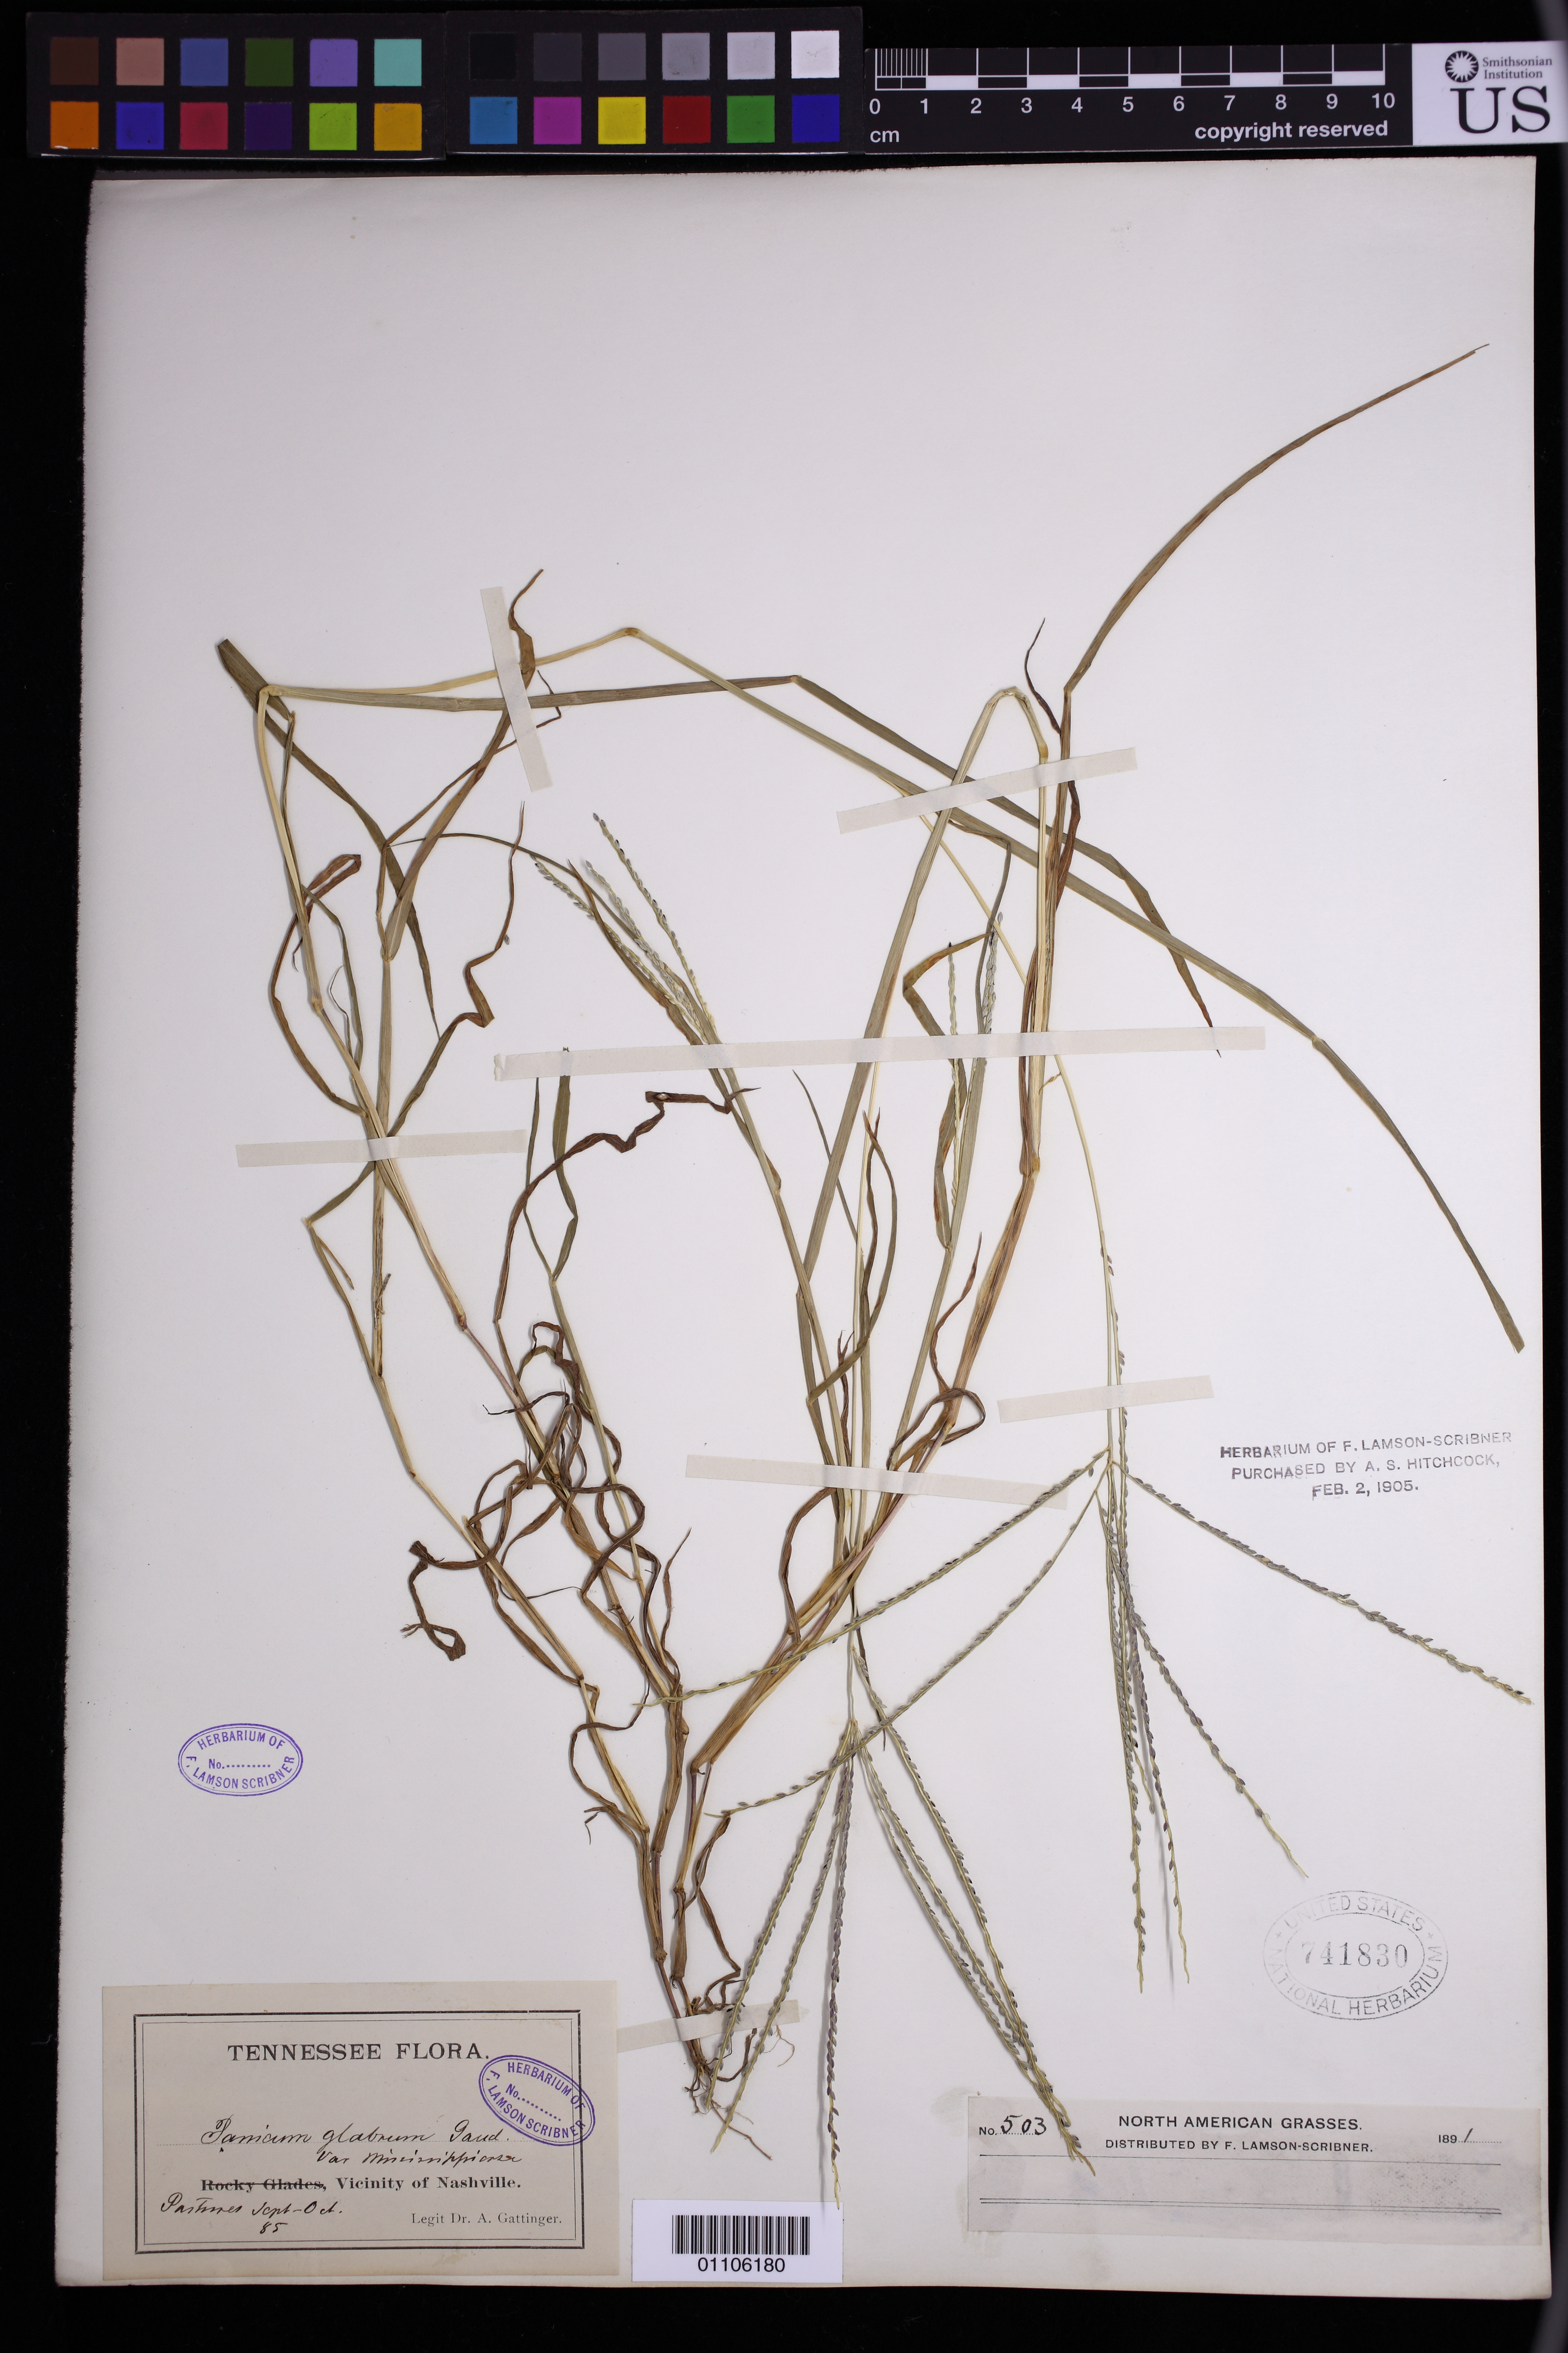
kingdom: Plantae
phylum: Tracheophyta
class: Liliopsida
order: Poales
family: Poaceae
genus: Panicum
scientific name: Panicum glabrum var. mississippiense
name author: Gatt. in Vasey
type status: Type Collection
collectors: A. Gattinger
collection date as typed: Sep 1885 to -- Oct 1885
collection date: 1885-09/1885-10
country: United States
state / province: Tennessee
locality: Vicinity of Nashville.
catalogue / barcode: US 741830